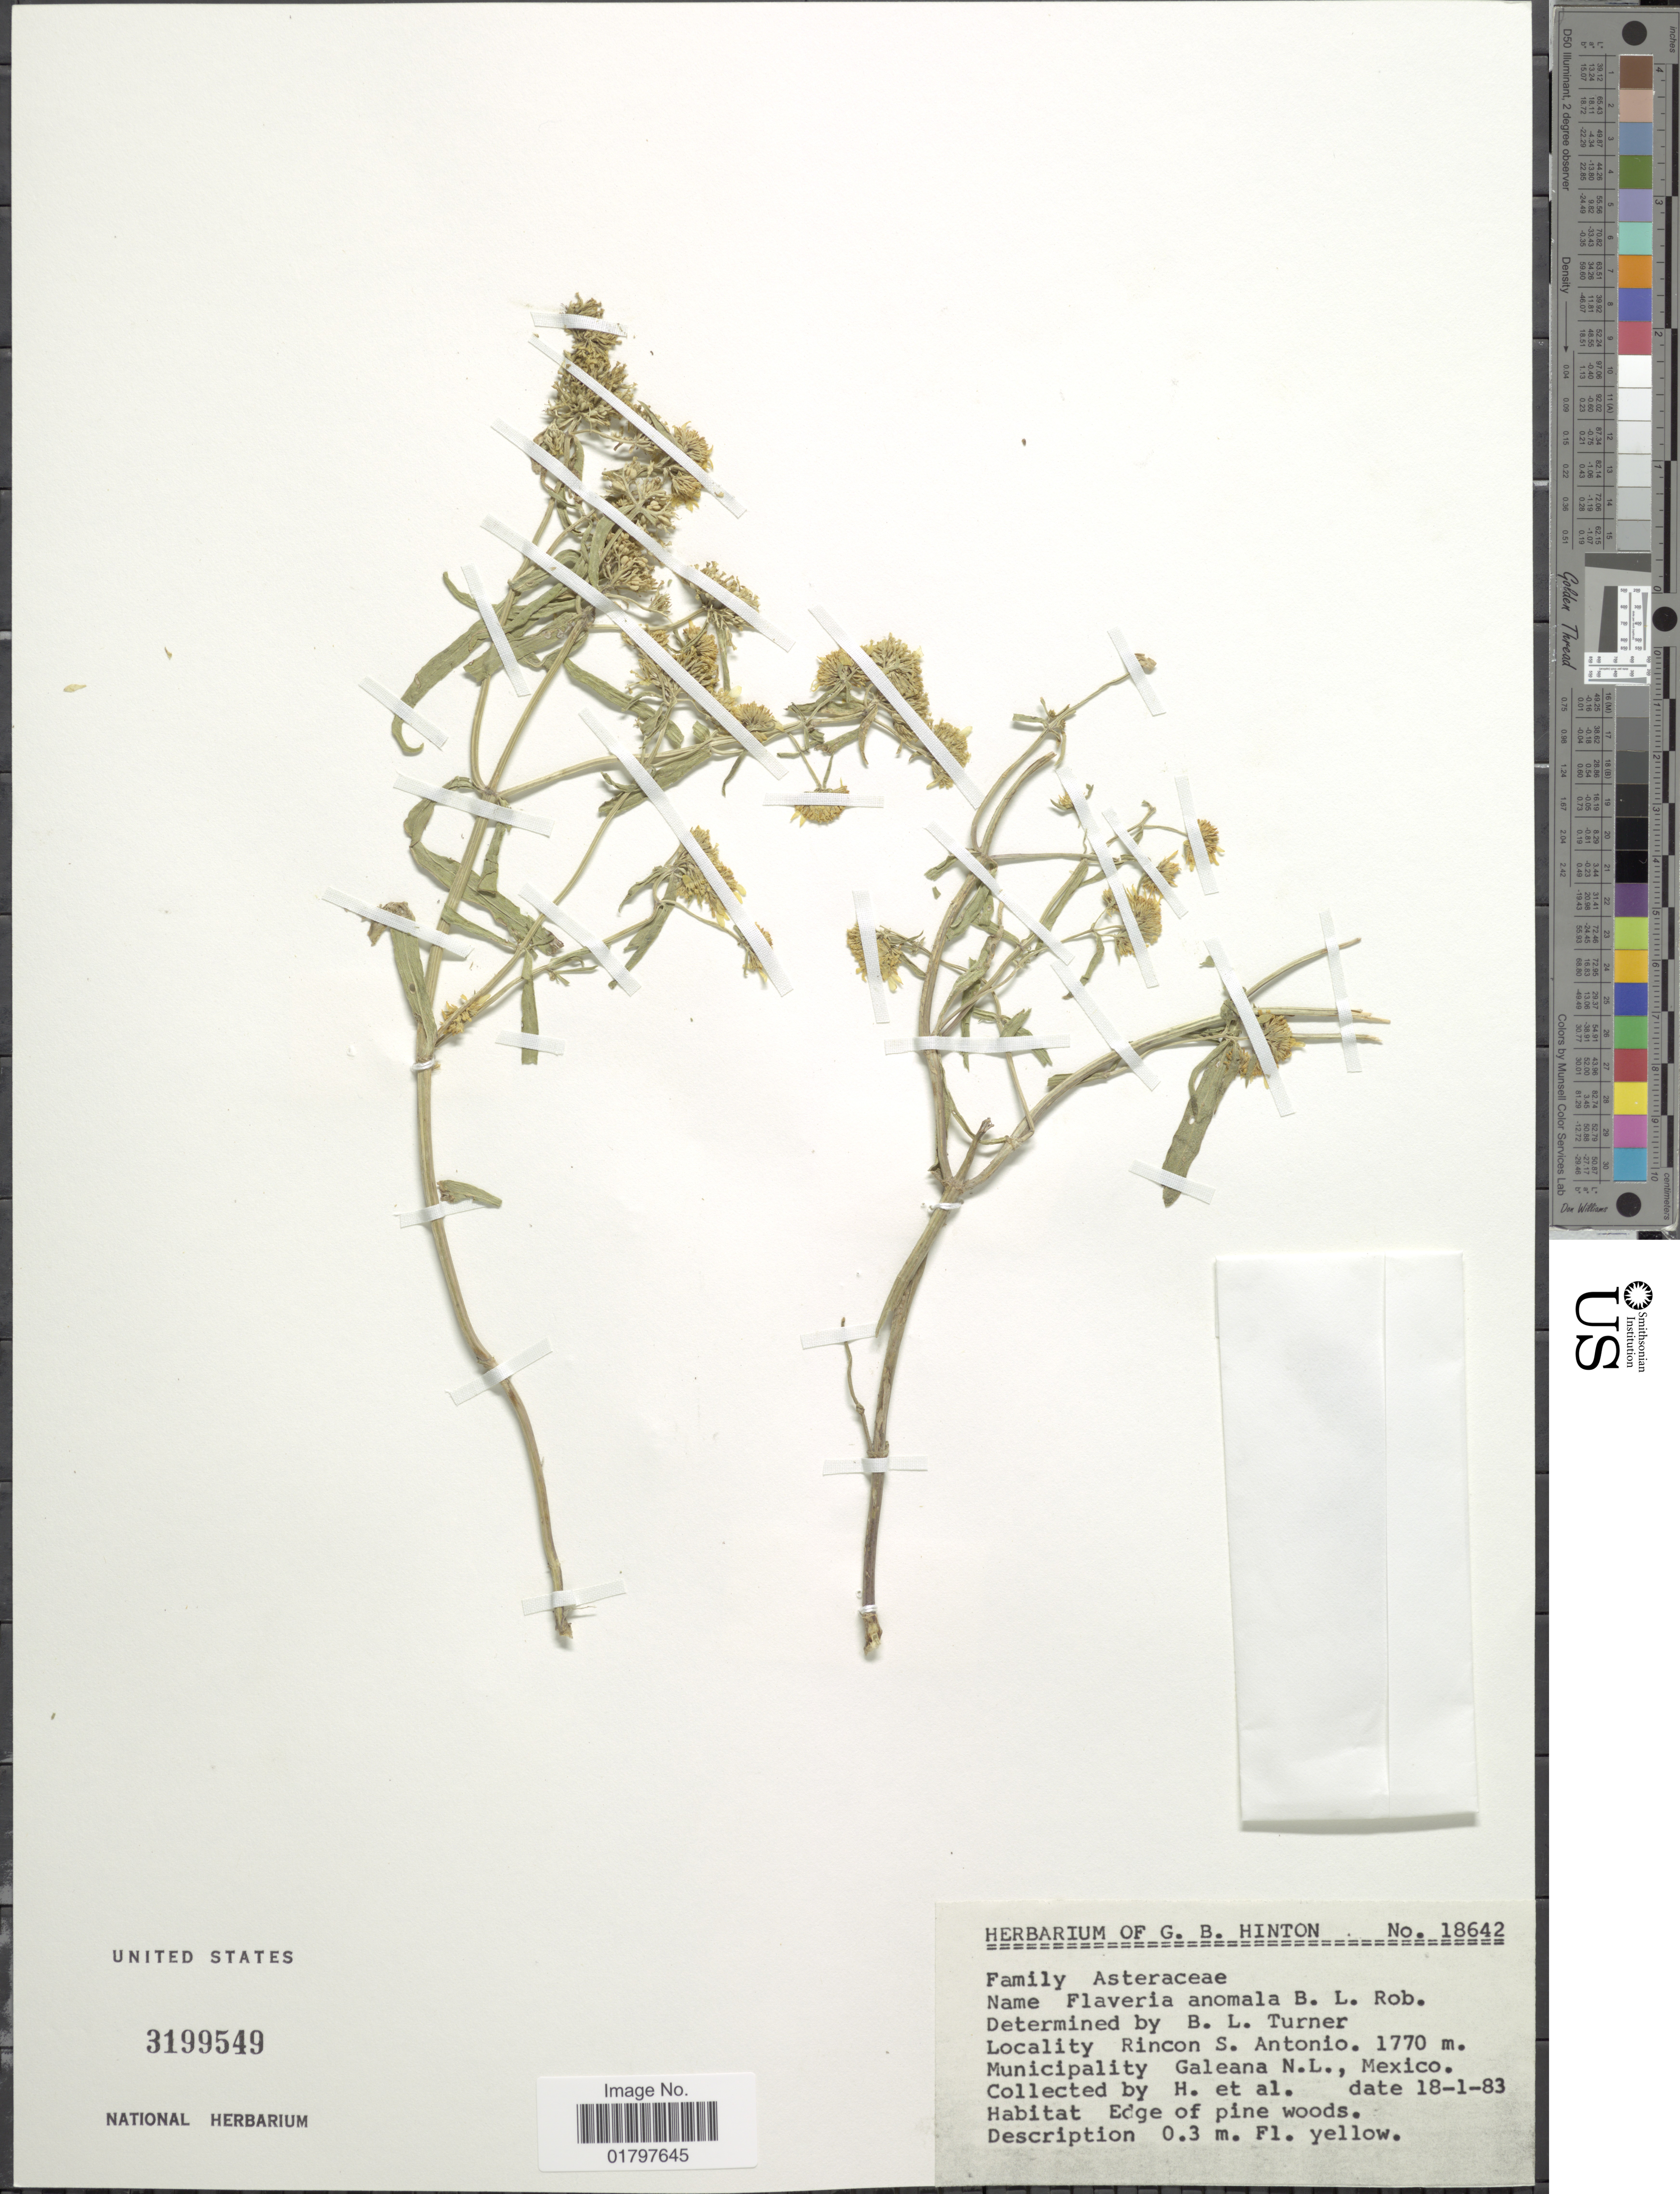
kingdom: Plantae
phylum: Tracheophyta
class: Magnoliopsida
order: Asterales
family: Asteraceae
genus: Flaveria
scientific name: Flaveria anomala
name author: B.L. Rob.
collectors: G. B. Hinton & et al.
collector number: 18642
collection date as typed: Transcribed d/m/y: 18/1/83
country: Mexico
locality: Rincon S. Antonio. Municipality Galeana N.L., Mexico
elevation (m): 1770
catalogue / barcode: US 3199549